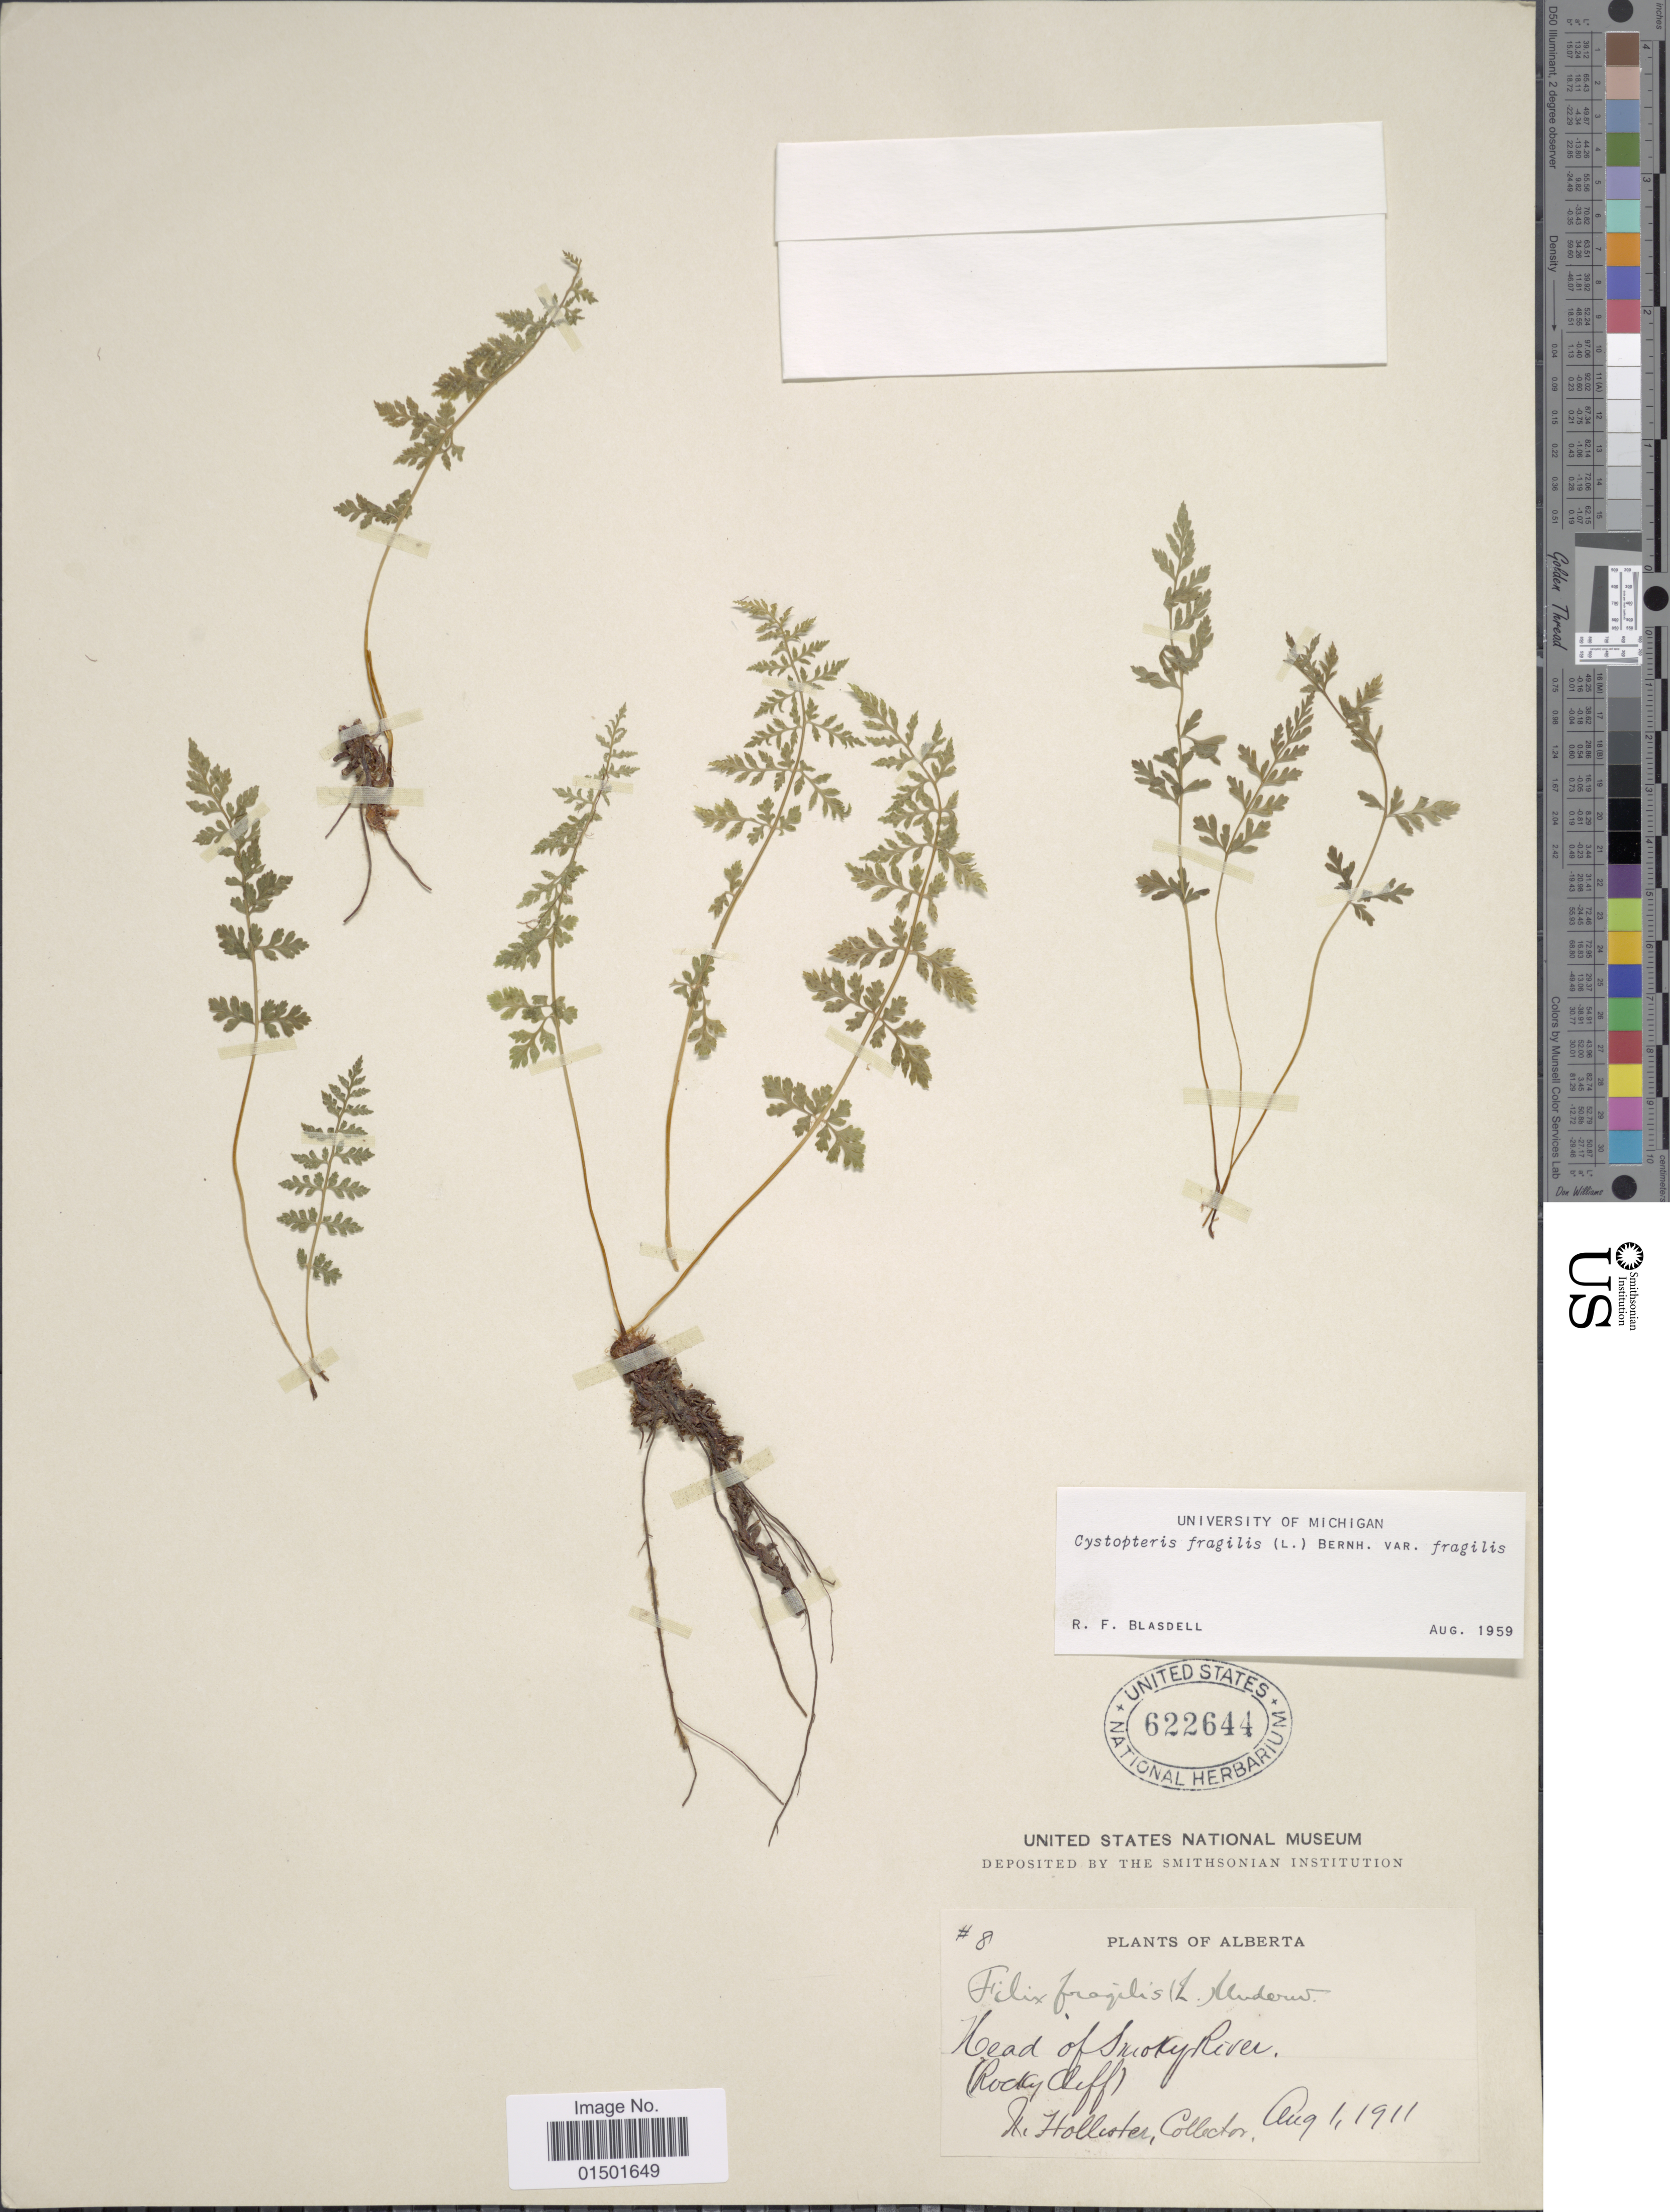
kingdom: Plantae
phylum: Tracheophyta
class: Polypodiopsida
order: Polypodiales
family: Cystopteridaceae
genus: Cystopteris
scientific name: Cystopteris fragilis var. fragilis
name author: (L.) Bernh.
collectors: N. Hollister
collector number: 8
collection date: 1911-08-01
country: Canada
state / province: Alberta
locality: Head of Smoky River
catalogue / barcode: US 622644